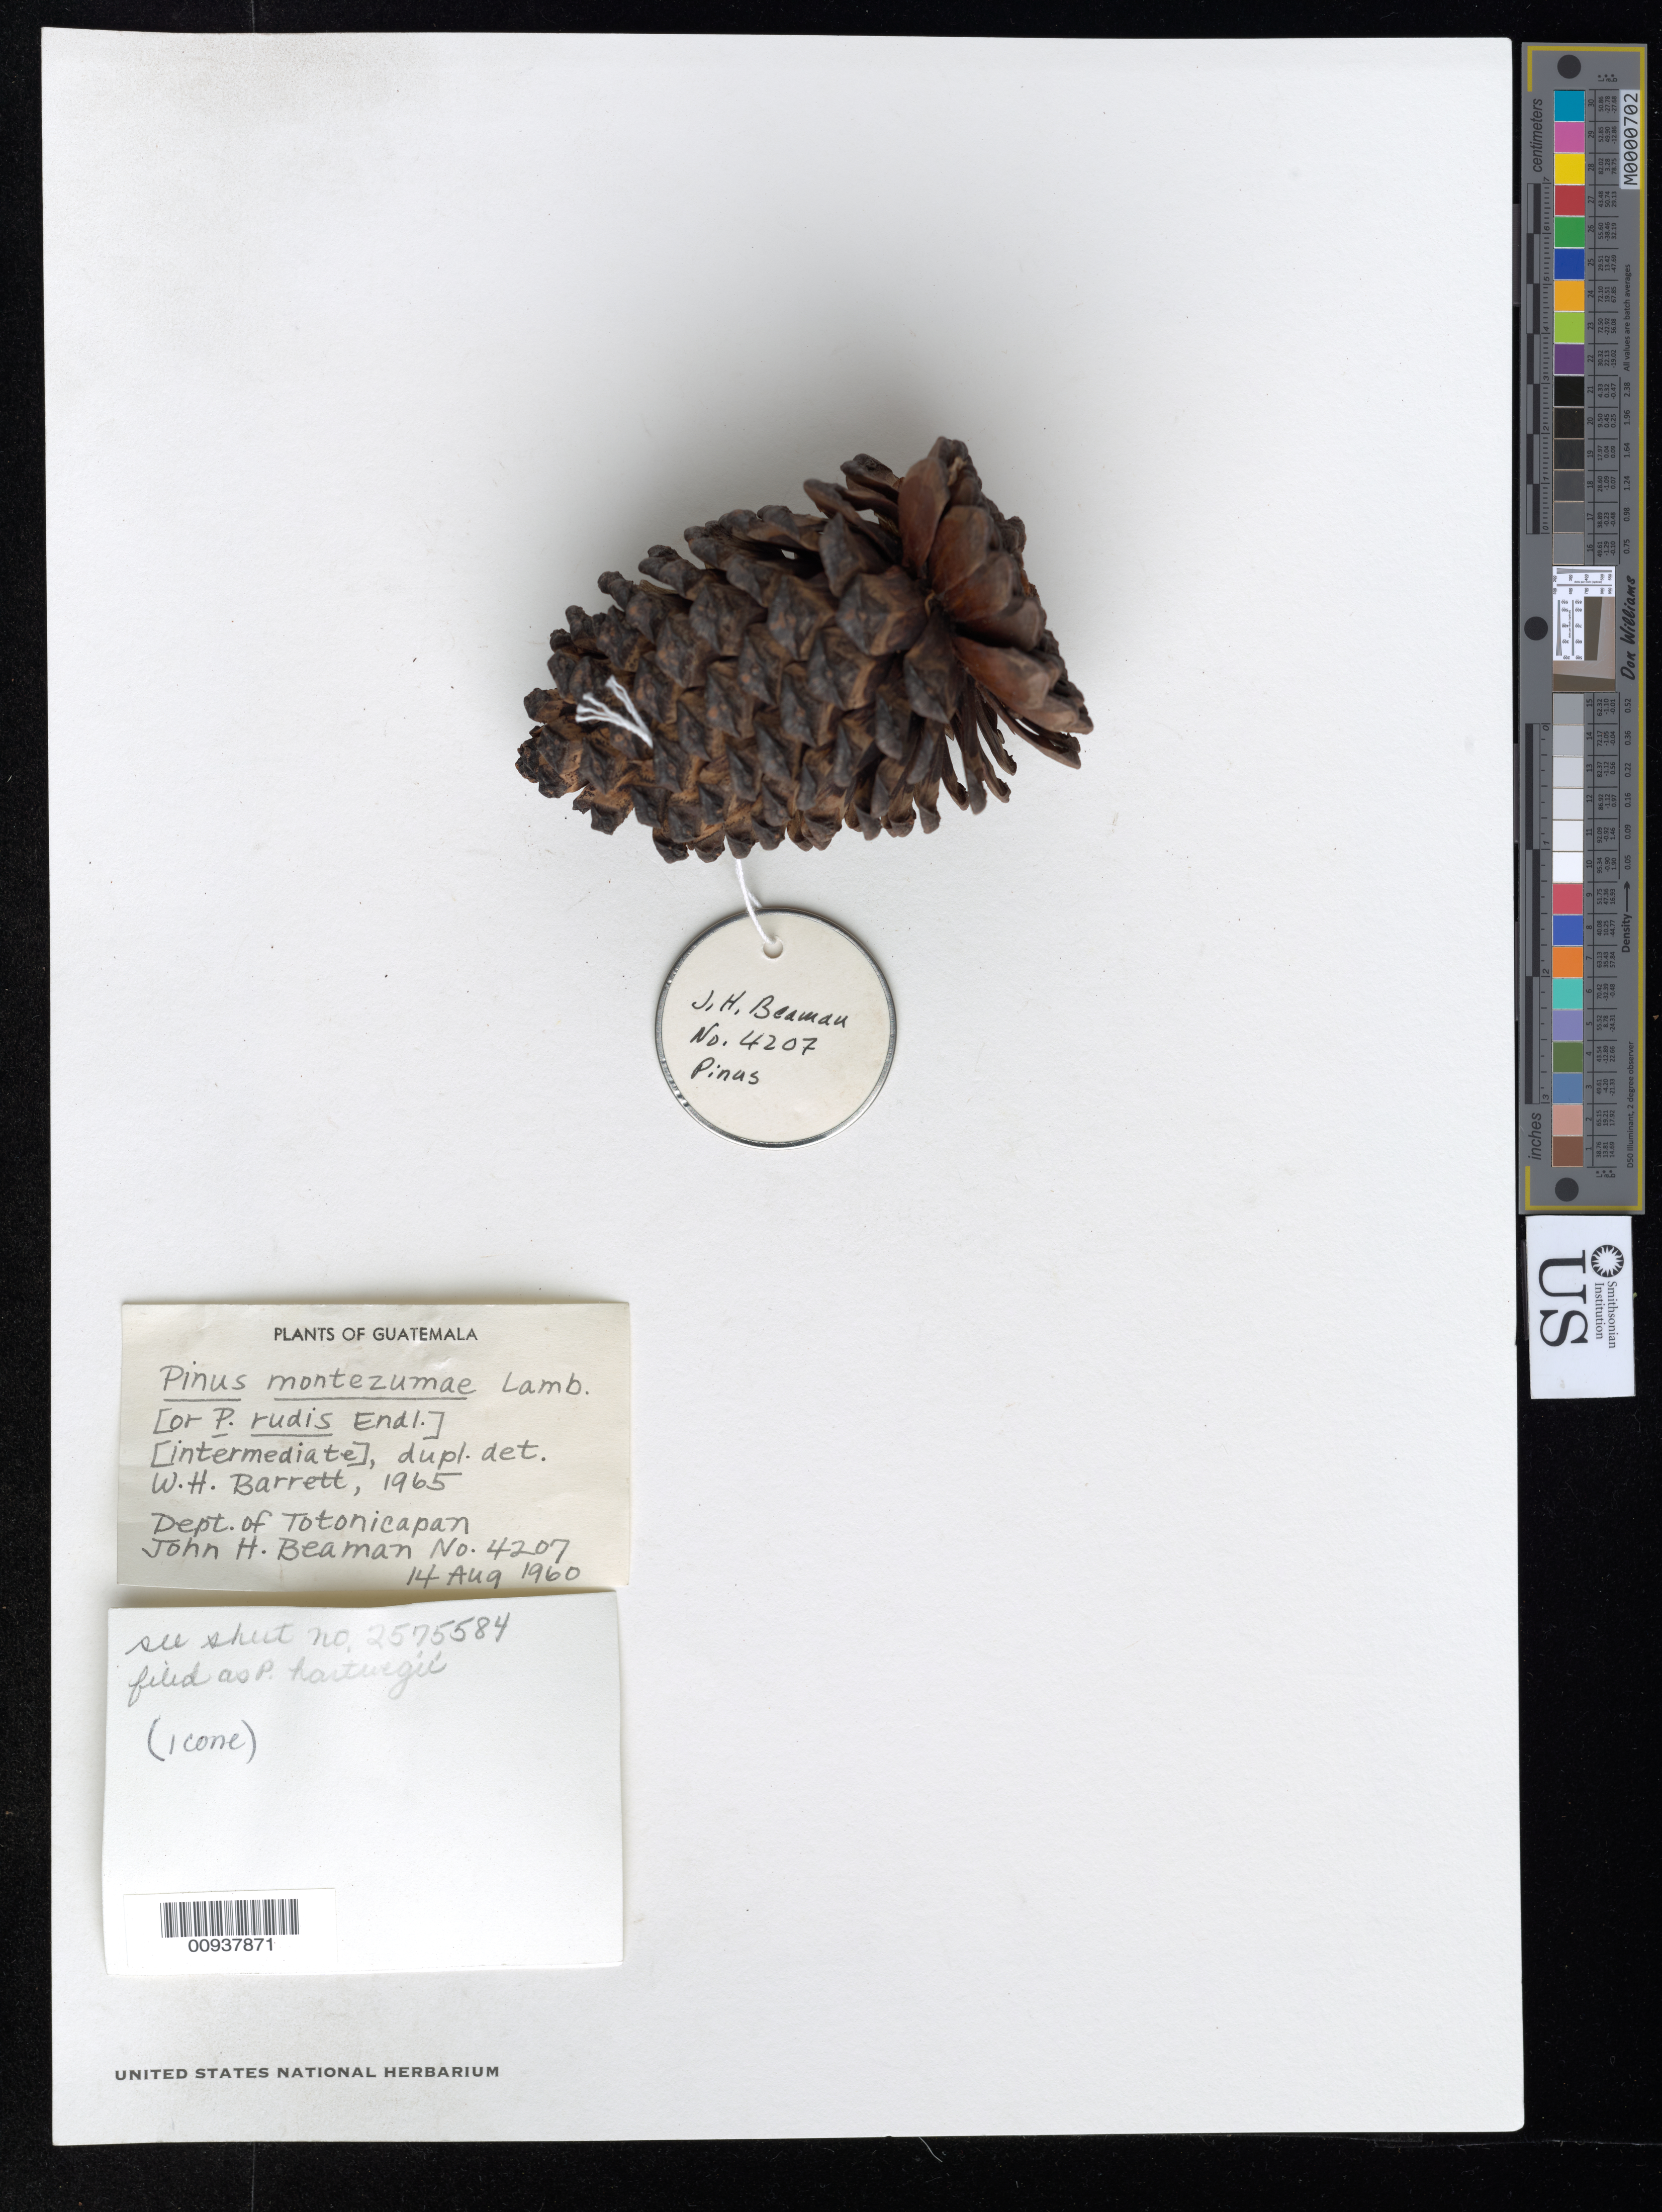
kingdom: Plantae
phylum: Tracheophyta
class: Pinopsida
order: Pinales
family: Pinaceae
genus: Pinus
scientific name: Pinus hartwegii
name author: Lindl.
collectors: J. H. Beaman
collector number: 4207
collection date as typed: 14 Aug 1960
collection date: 1960-08-14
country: Guatemala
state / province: Totonicapán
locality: On the Tecum Uman Ridge at km. 154 on Ruta Nacional No. 1, ca. 20 kms. East of Totonicapán.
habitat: The dominant forest species.